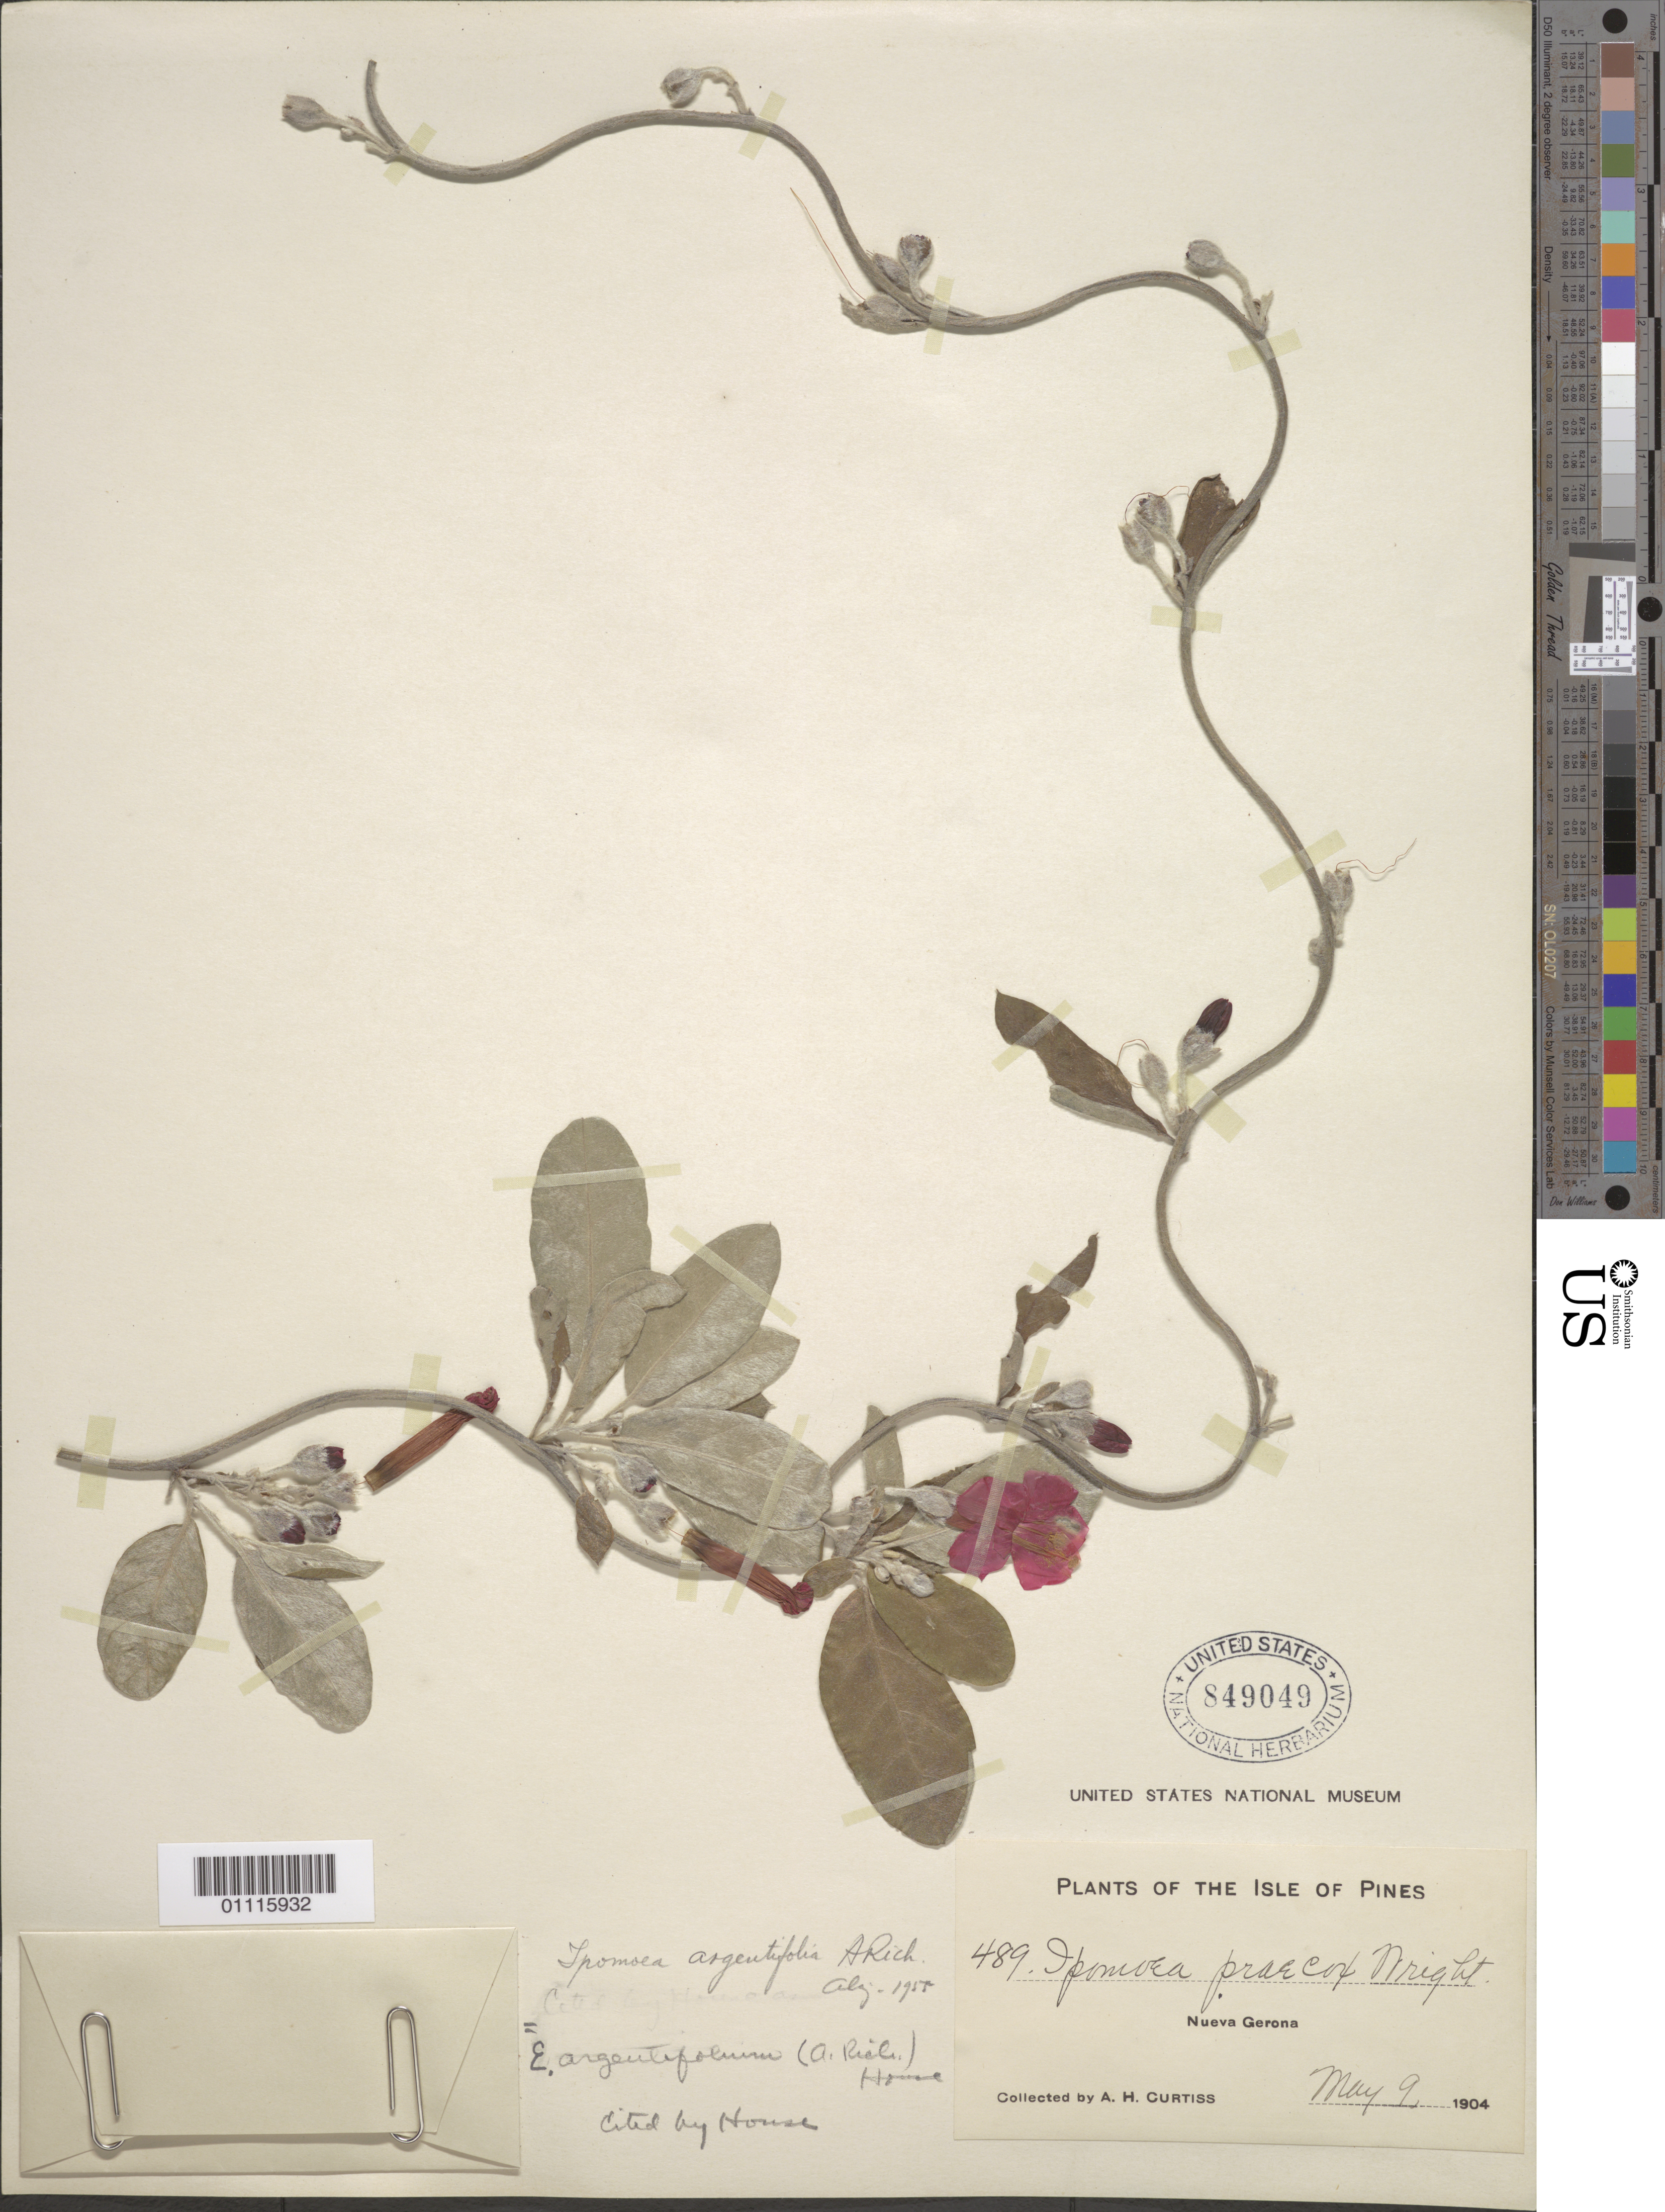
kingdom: Plantae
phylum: Tracheophyta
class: Magnoliopsida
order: Solanales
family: Convolvulaceae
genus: Ipomoea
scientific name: Ipomoea argentifolia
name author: A. Rich.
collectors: A. H. Curtiss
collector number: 489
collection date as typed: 09 May 1904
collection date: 1904-05-09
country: Cuba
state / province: Isla de La Juventud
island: Isla de la Juventud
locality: Nueva Gerona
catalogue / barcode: US 849049